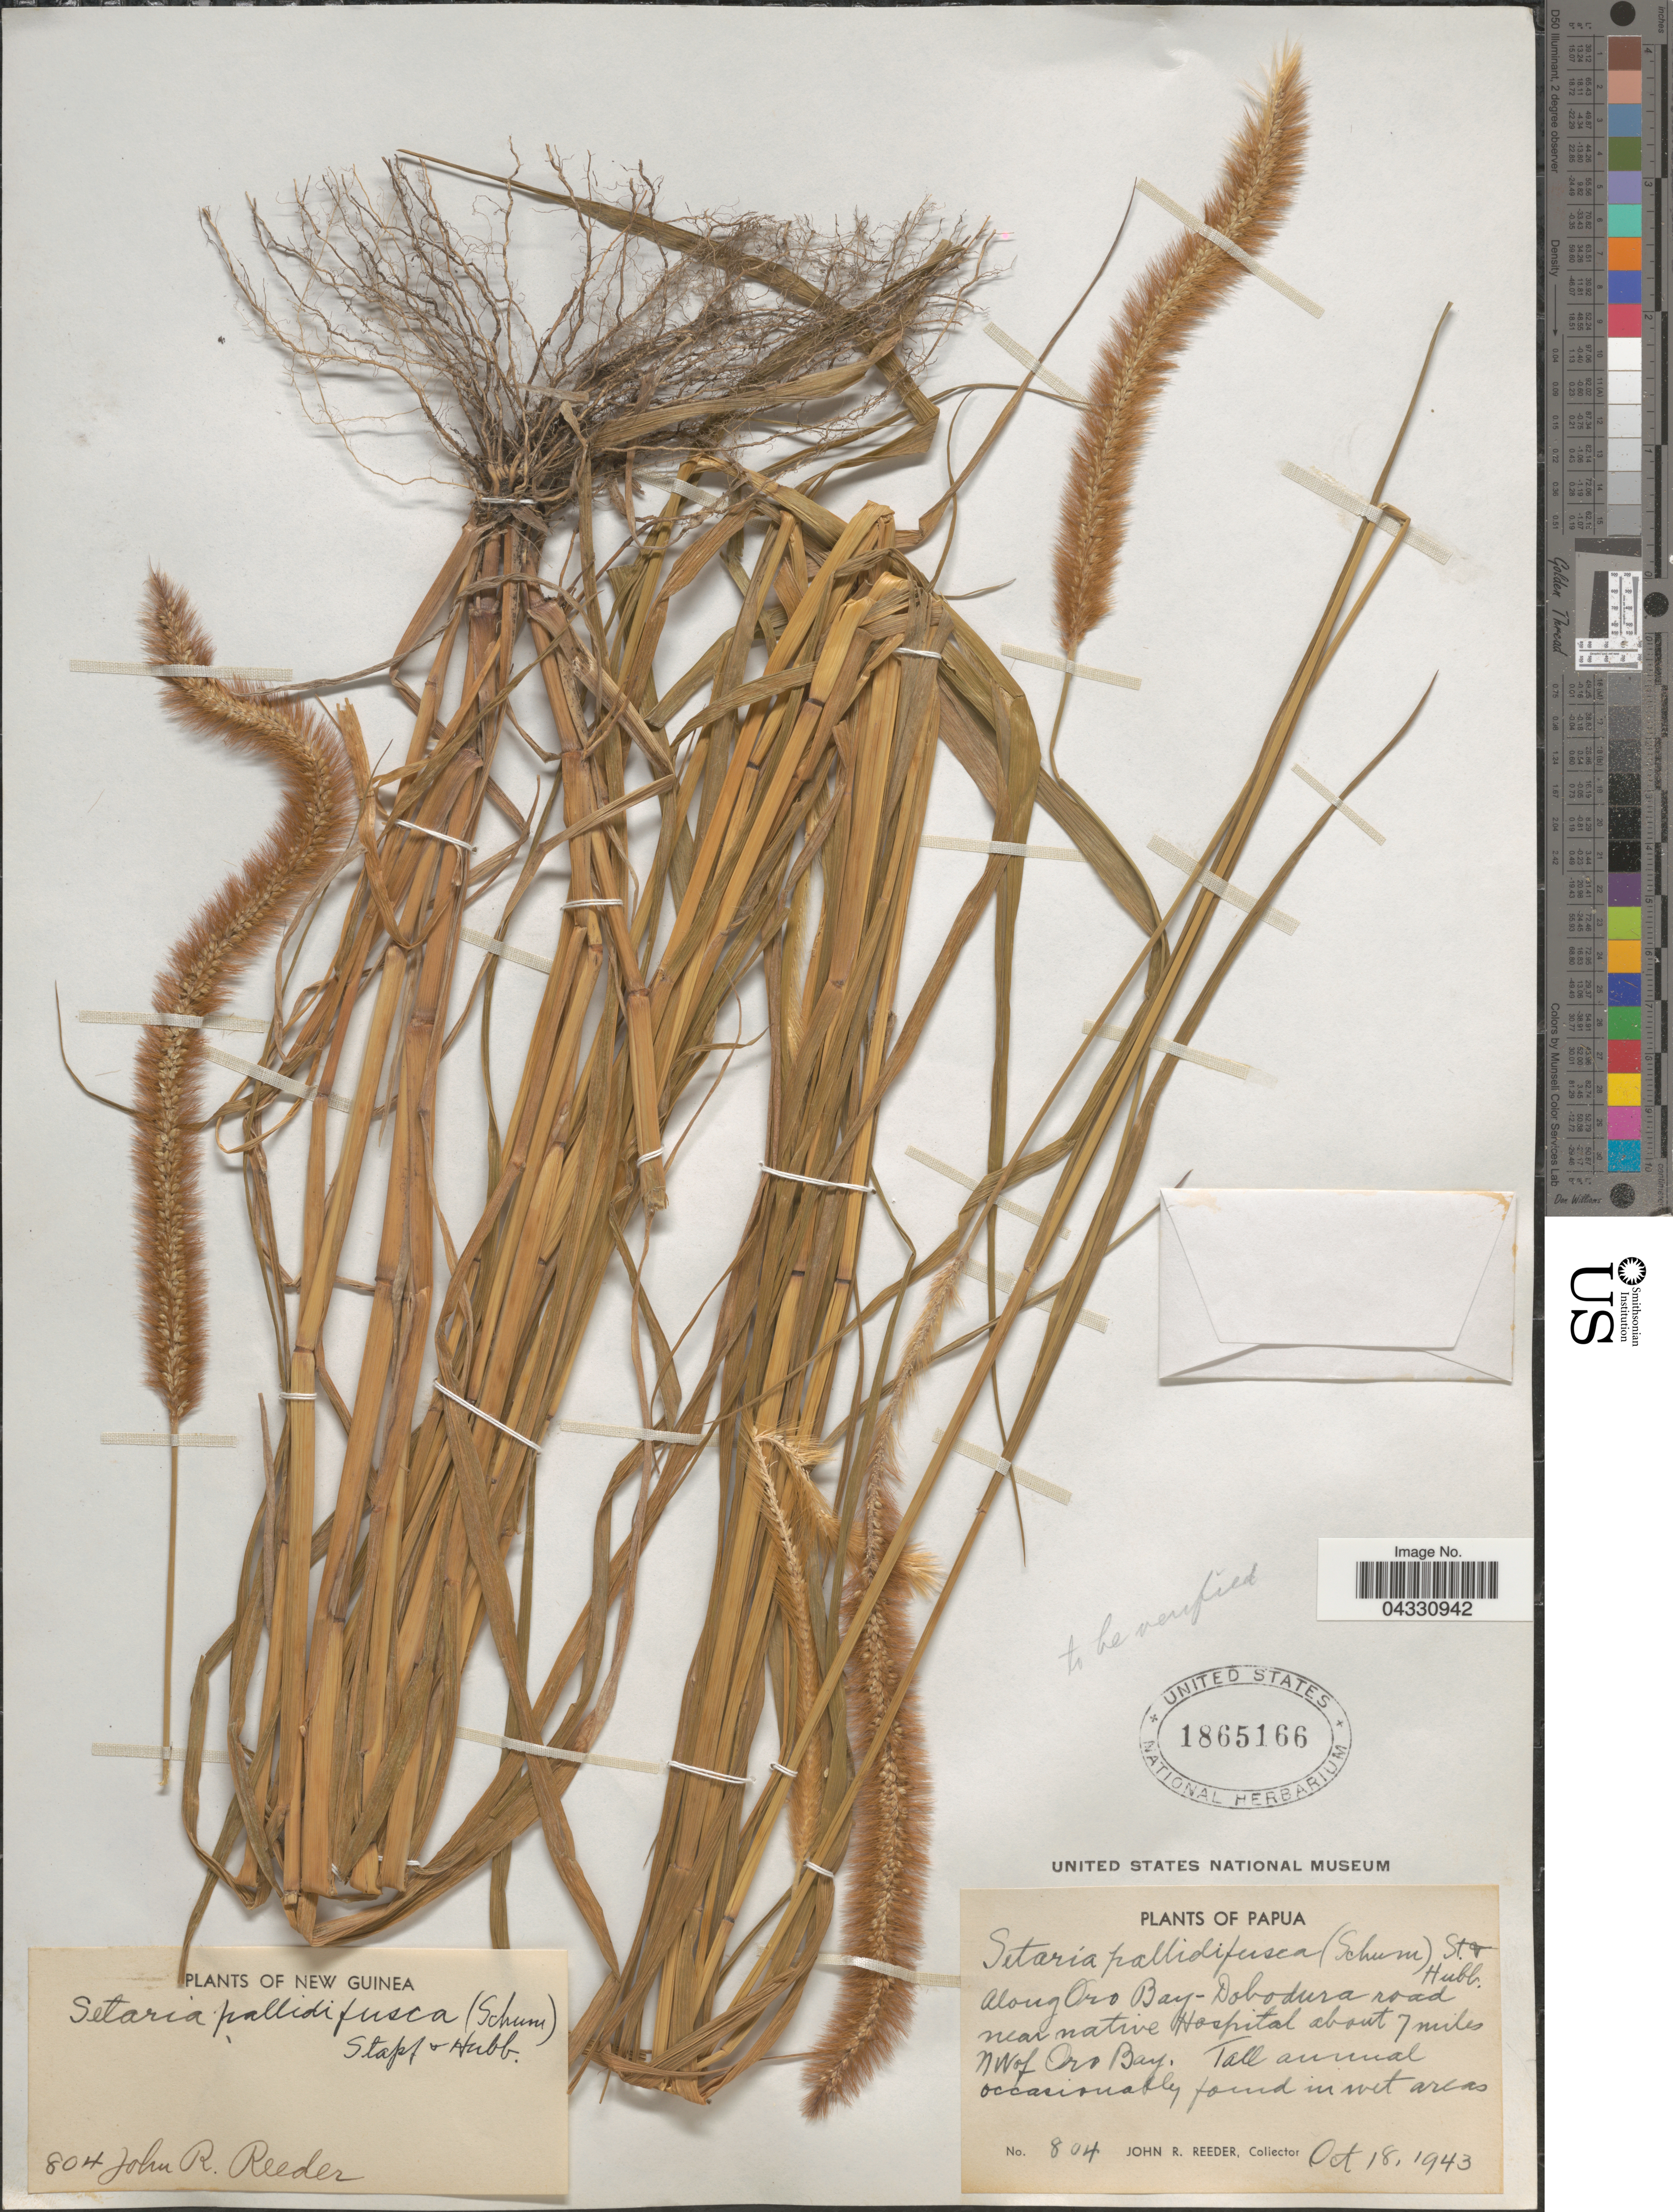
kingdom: Plantae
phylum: Tracheophyta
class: Liliopsida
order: Poales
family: Poaceae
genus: Setaria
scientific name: Setaria pallide-fusca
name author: (Schumach.) Stapf & C.E. Hubb.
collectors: J. R. Reeder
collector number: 804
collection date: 1943-10-18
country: Papua New Guinea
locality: New Guinea. Along Oro Bay-Dobodura road near native Hospital about 7 miles NW of Oro Bay.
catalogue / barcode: US 1865166